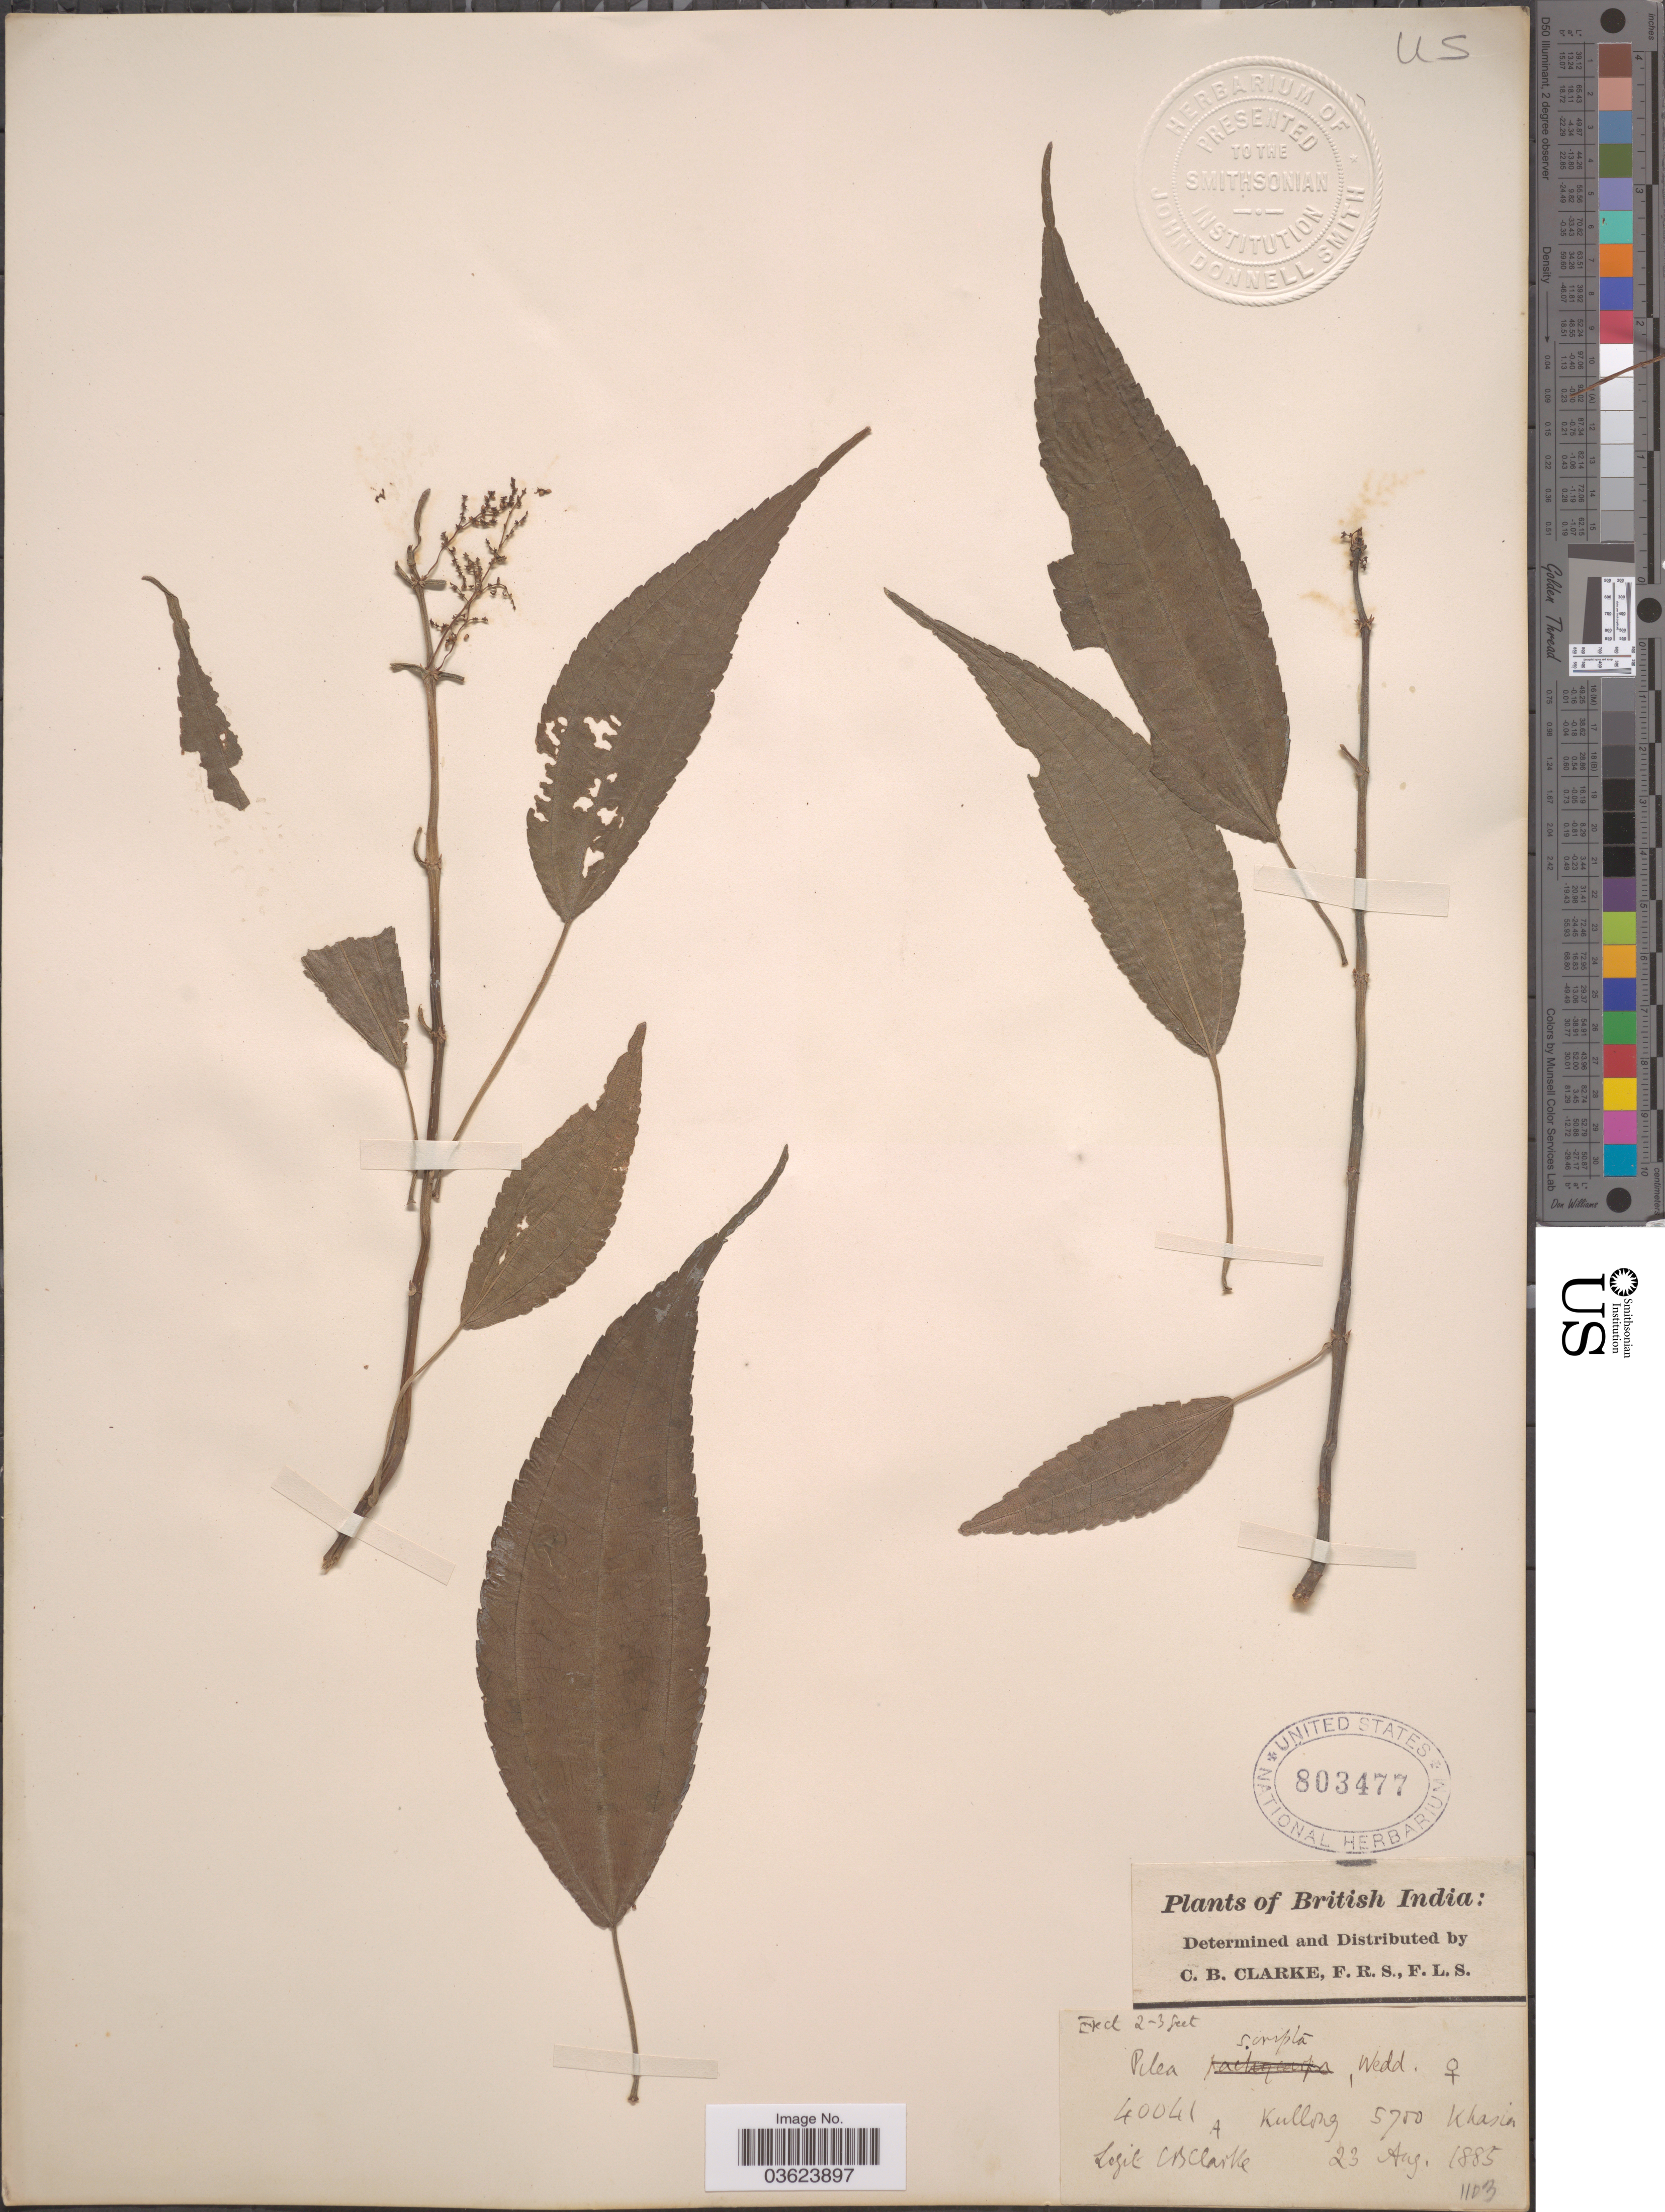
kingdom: Plantae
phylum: Tracheophyta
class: Magnoliopsida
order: Rosales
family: Urticaceae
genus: Pilea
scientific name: Pilea scripta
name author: (Buch.-Ham. ex D. Don) Wedd.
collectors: C. B. Clarke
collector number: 40041A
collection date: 1885-08-23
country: India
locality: British India. Kullong. Khasia.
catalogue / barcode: US 803477